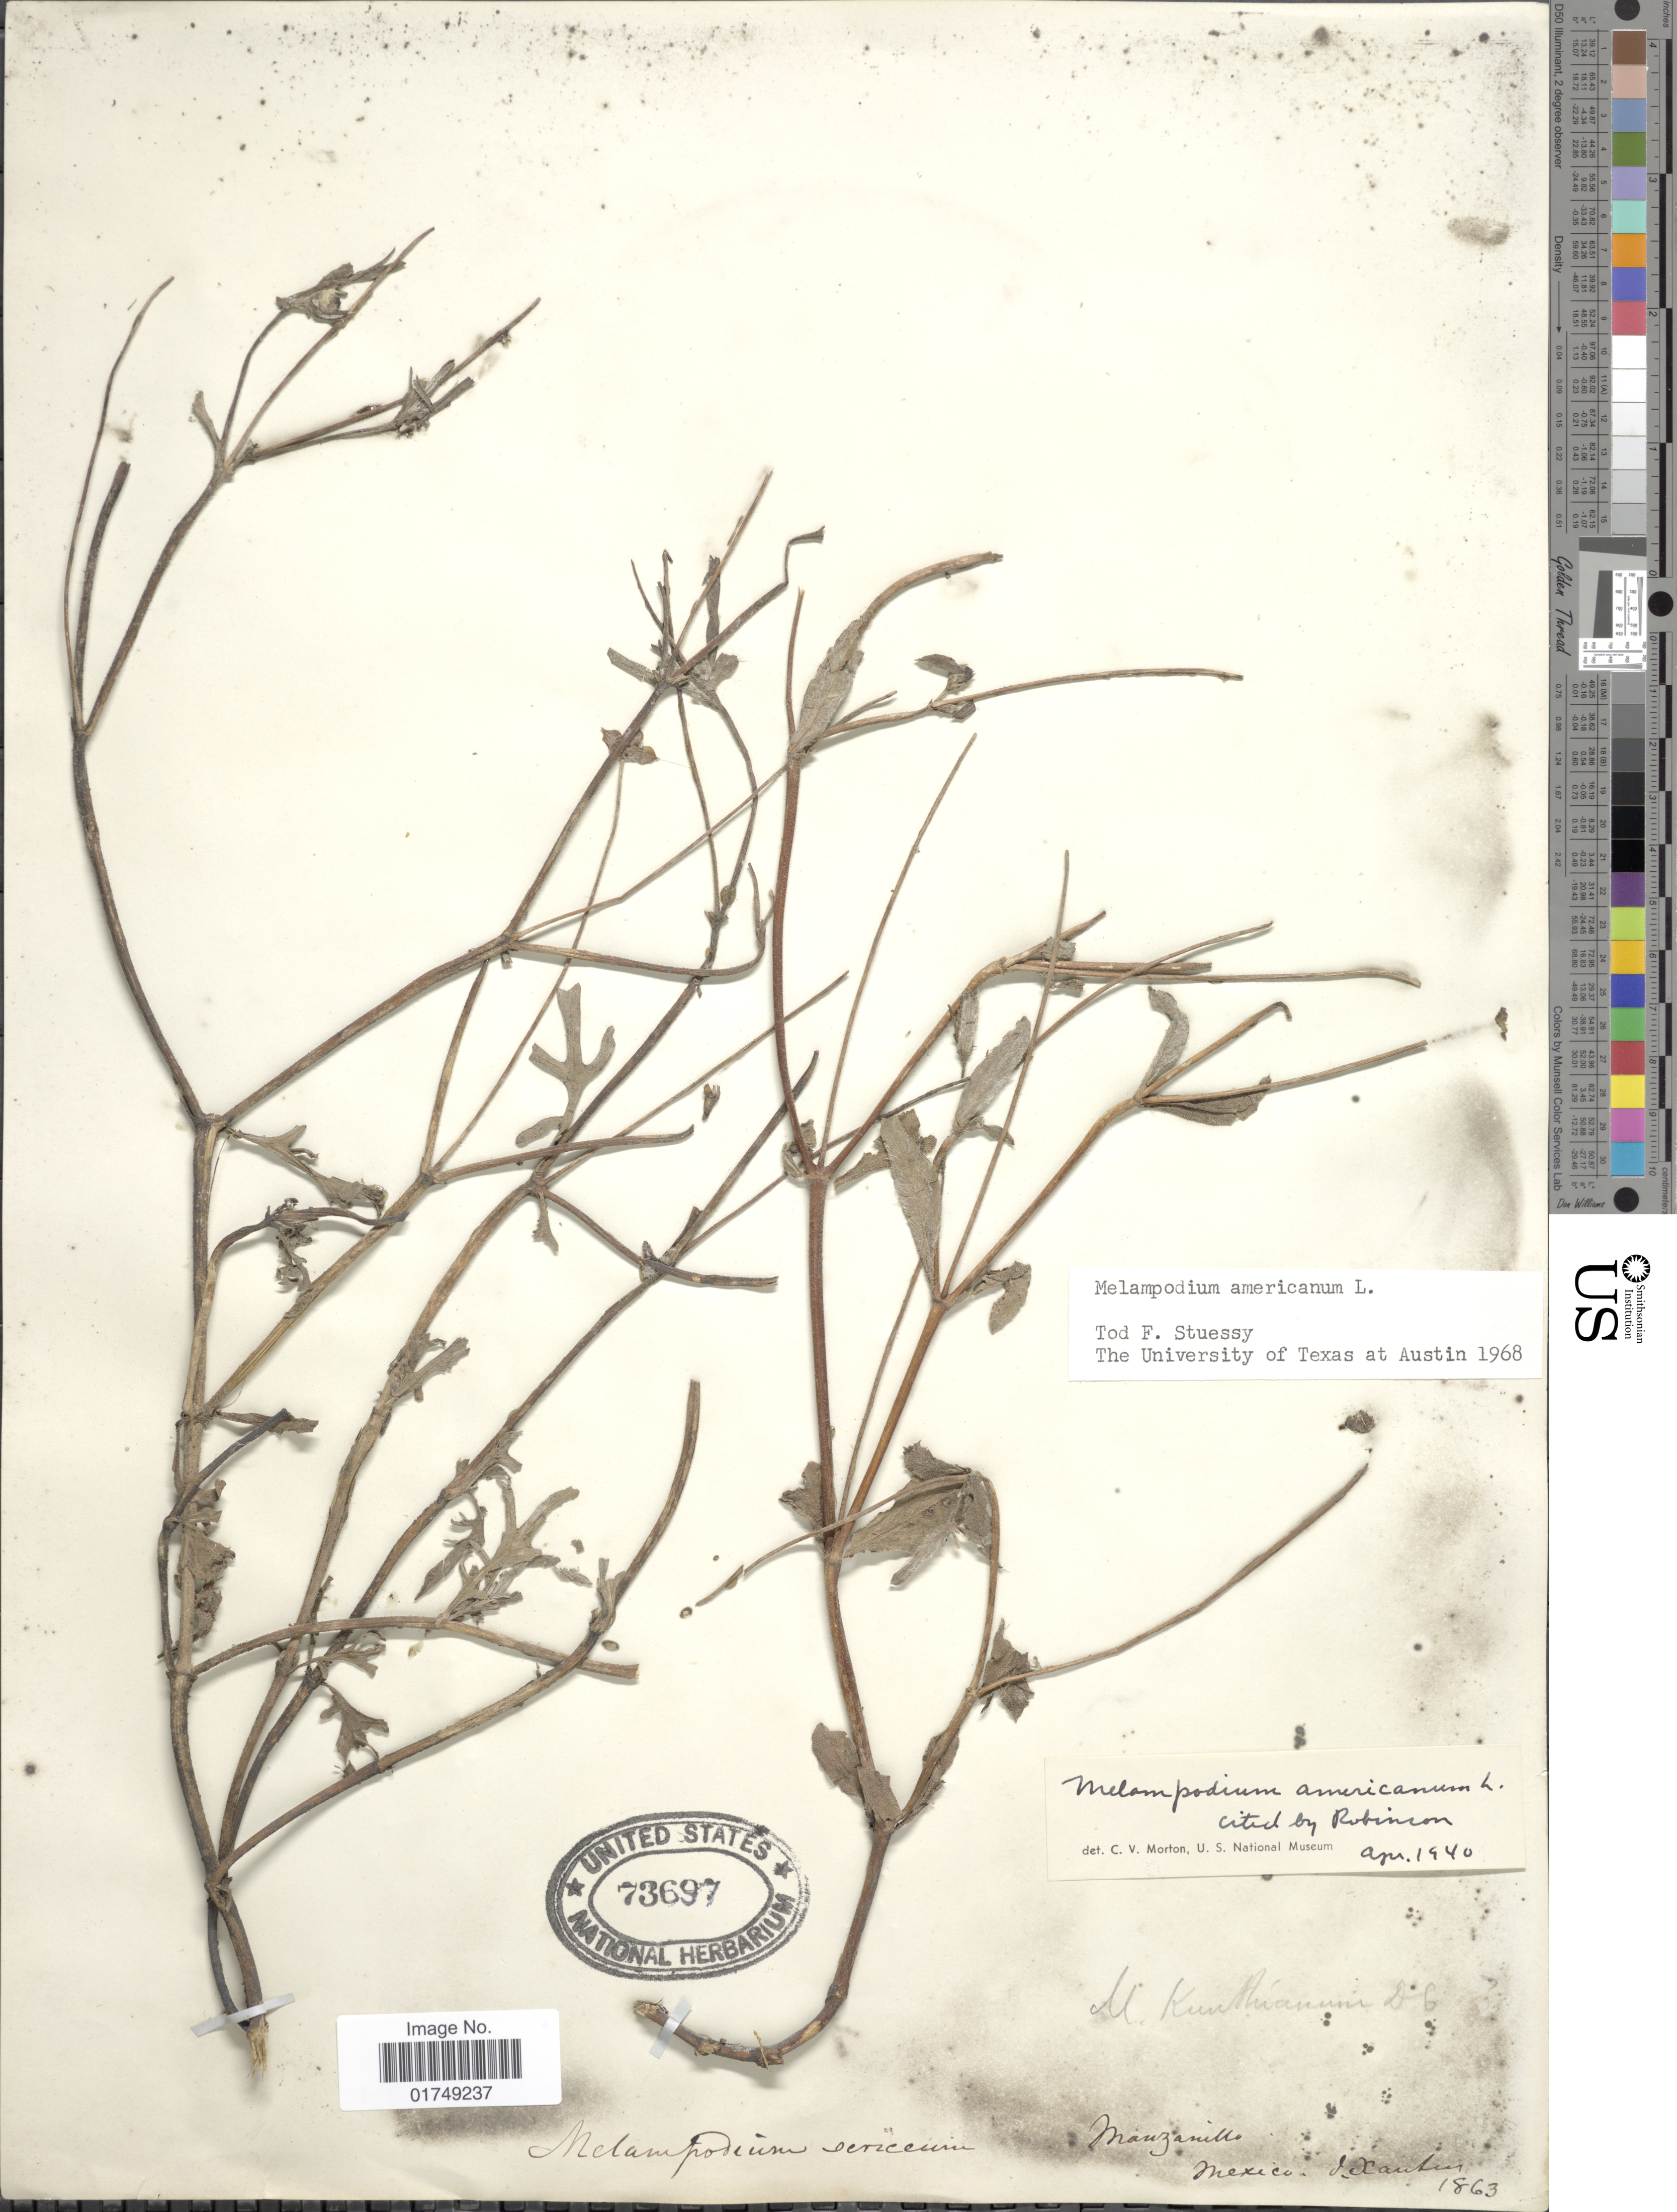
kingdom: Plantae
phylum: Tracheophyta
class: Magnoliopsida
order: Asterales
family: Asteraceae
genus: Melampodium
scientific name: Melampodium americanum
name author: L.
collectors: J. Xantus de Vesey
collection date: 1863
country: Mexico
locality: Manzanilla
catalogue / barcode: US 73697